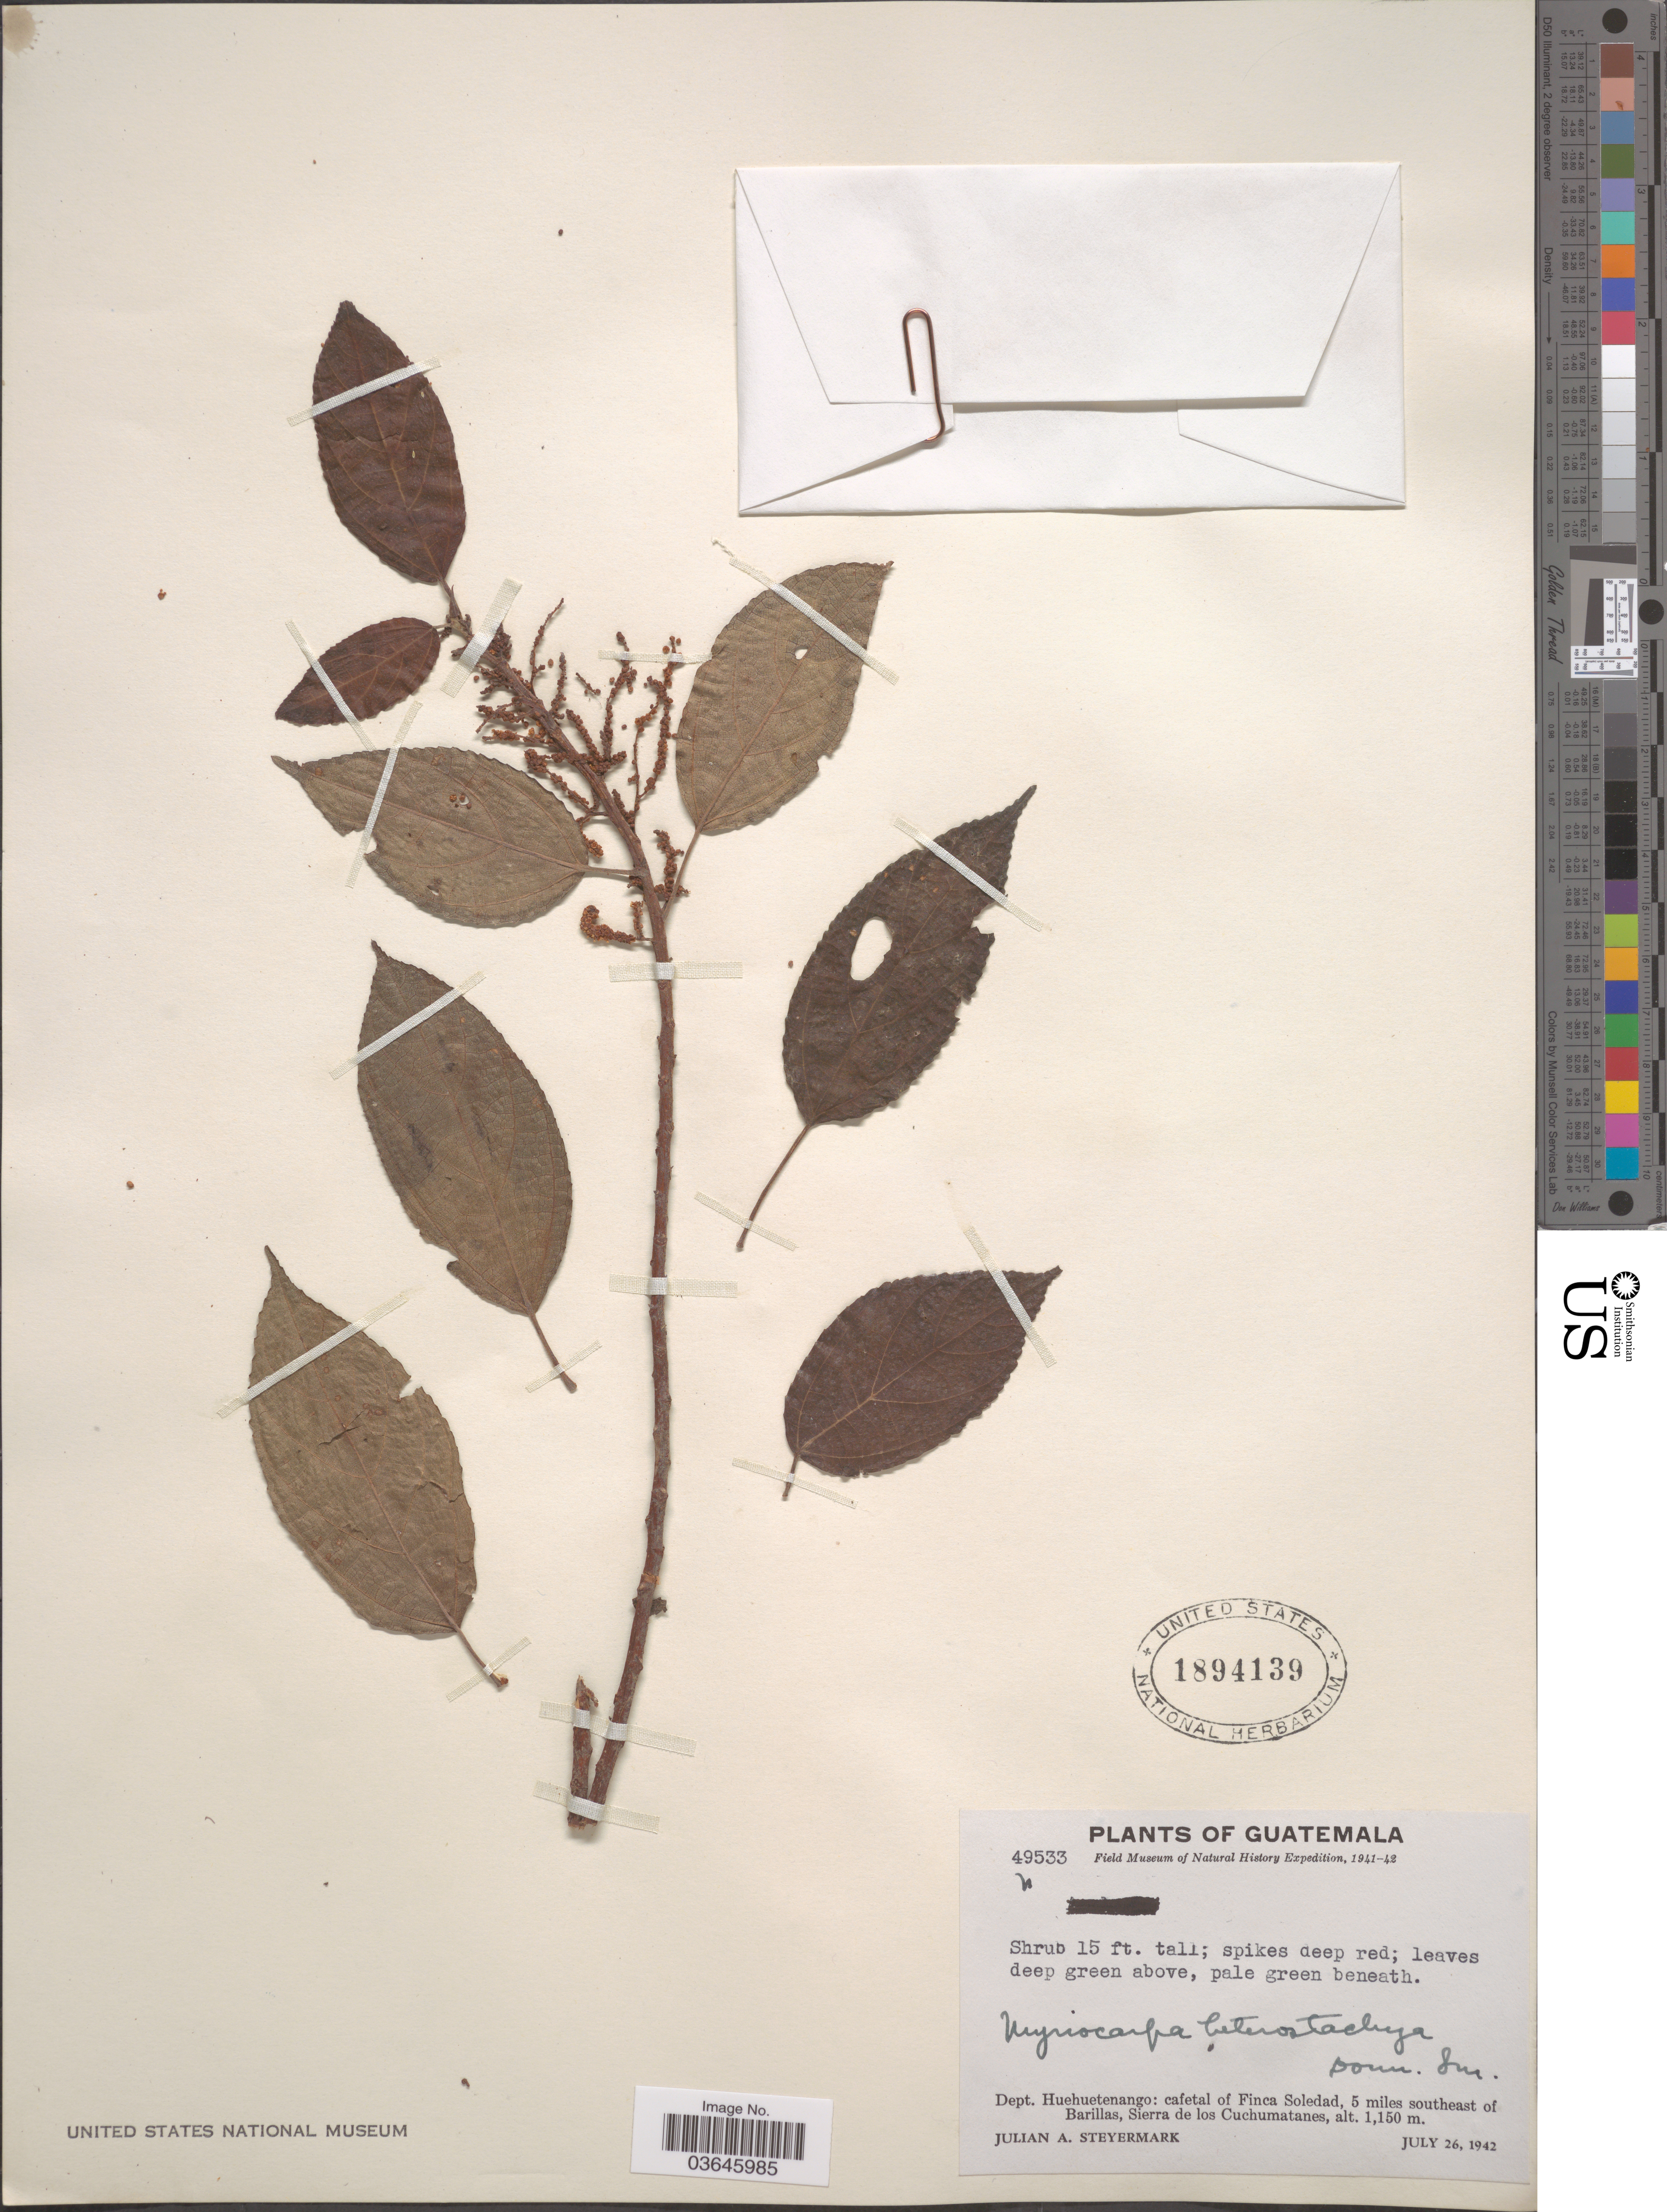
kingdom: Plantae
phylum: Tracheophyta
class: Magnoliopsida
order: Rosales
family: Urticaceae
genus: Myriocarpa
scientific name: Myriocarpa heterostachya Donn. Sm., nom. illeg.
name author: Donn. Sm.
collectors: J. Steyermark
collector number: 49533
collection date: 1942-07-26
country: Guatemala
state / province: Huehuetenango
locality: Dept. Huehuetenango: cafetal of Finca Soledad, 5 miles southeast of Barillas, Sierra de los Cuchumatanes.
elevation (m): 1150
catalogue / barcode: US 1894139